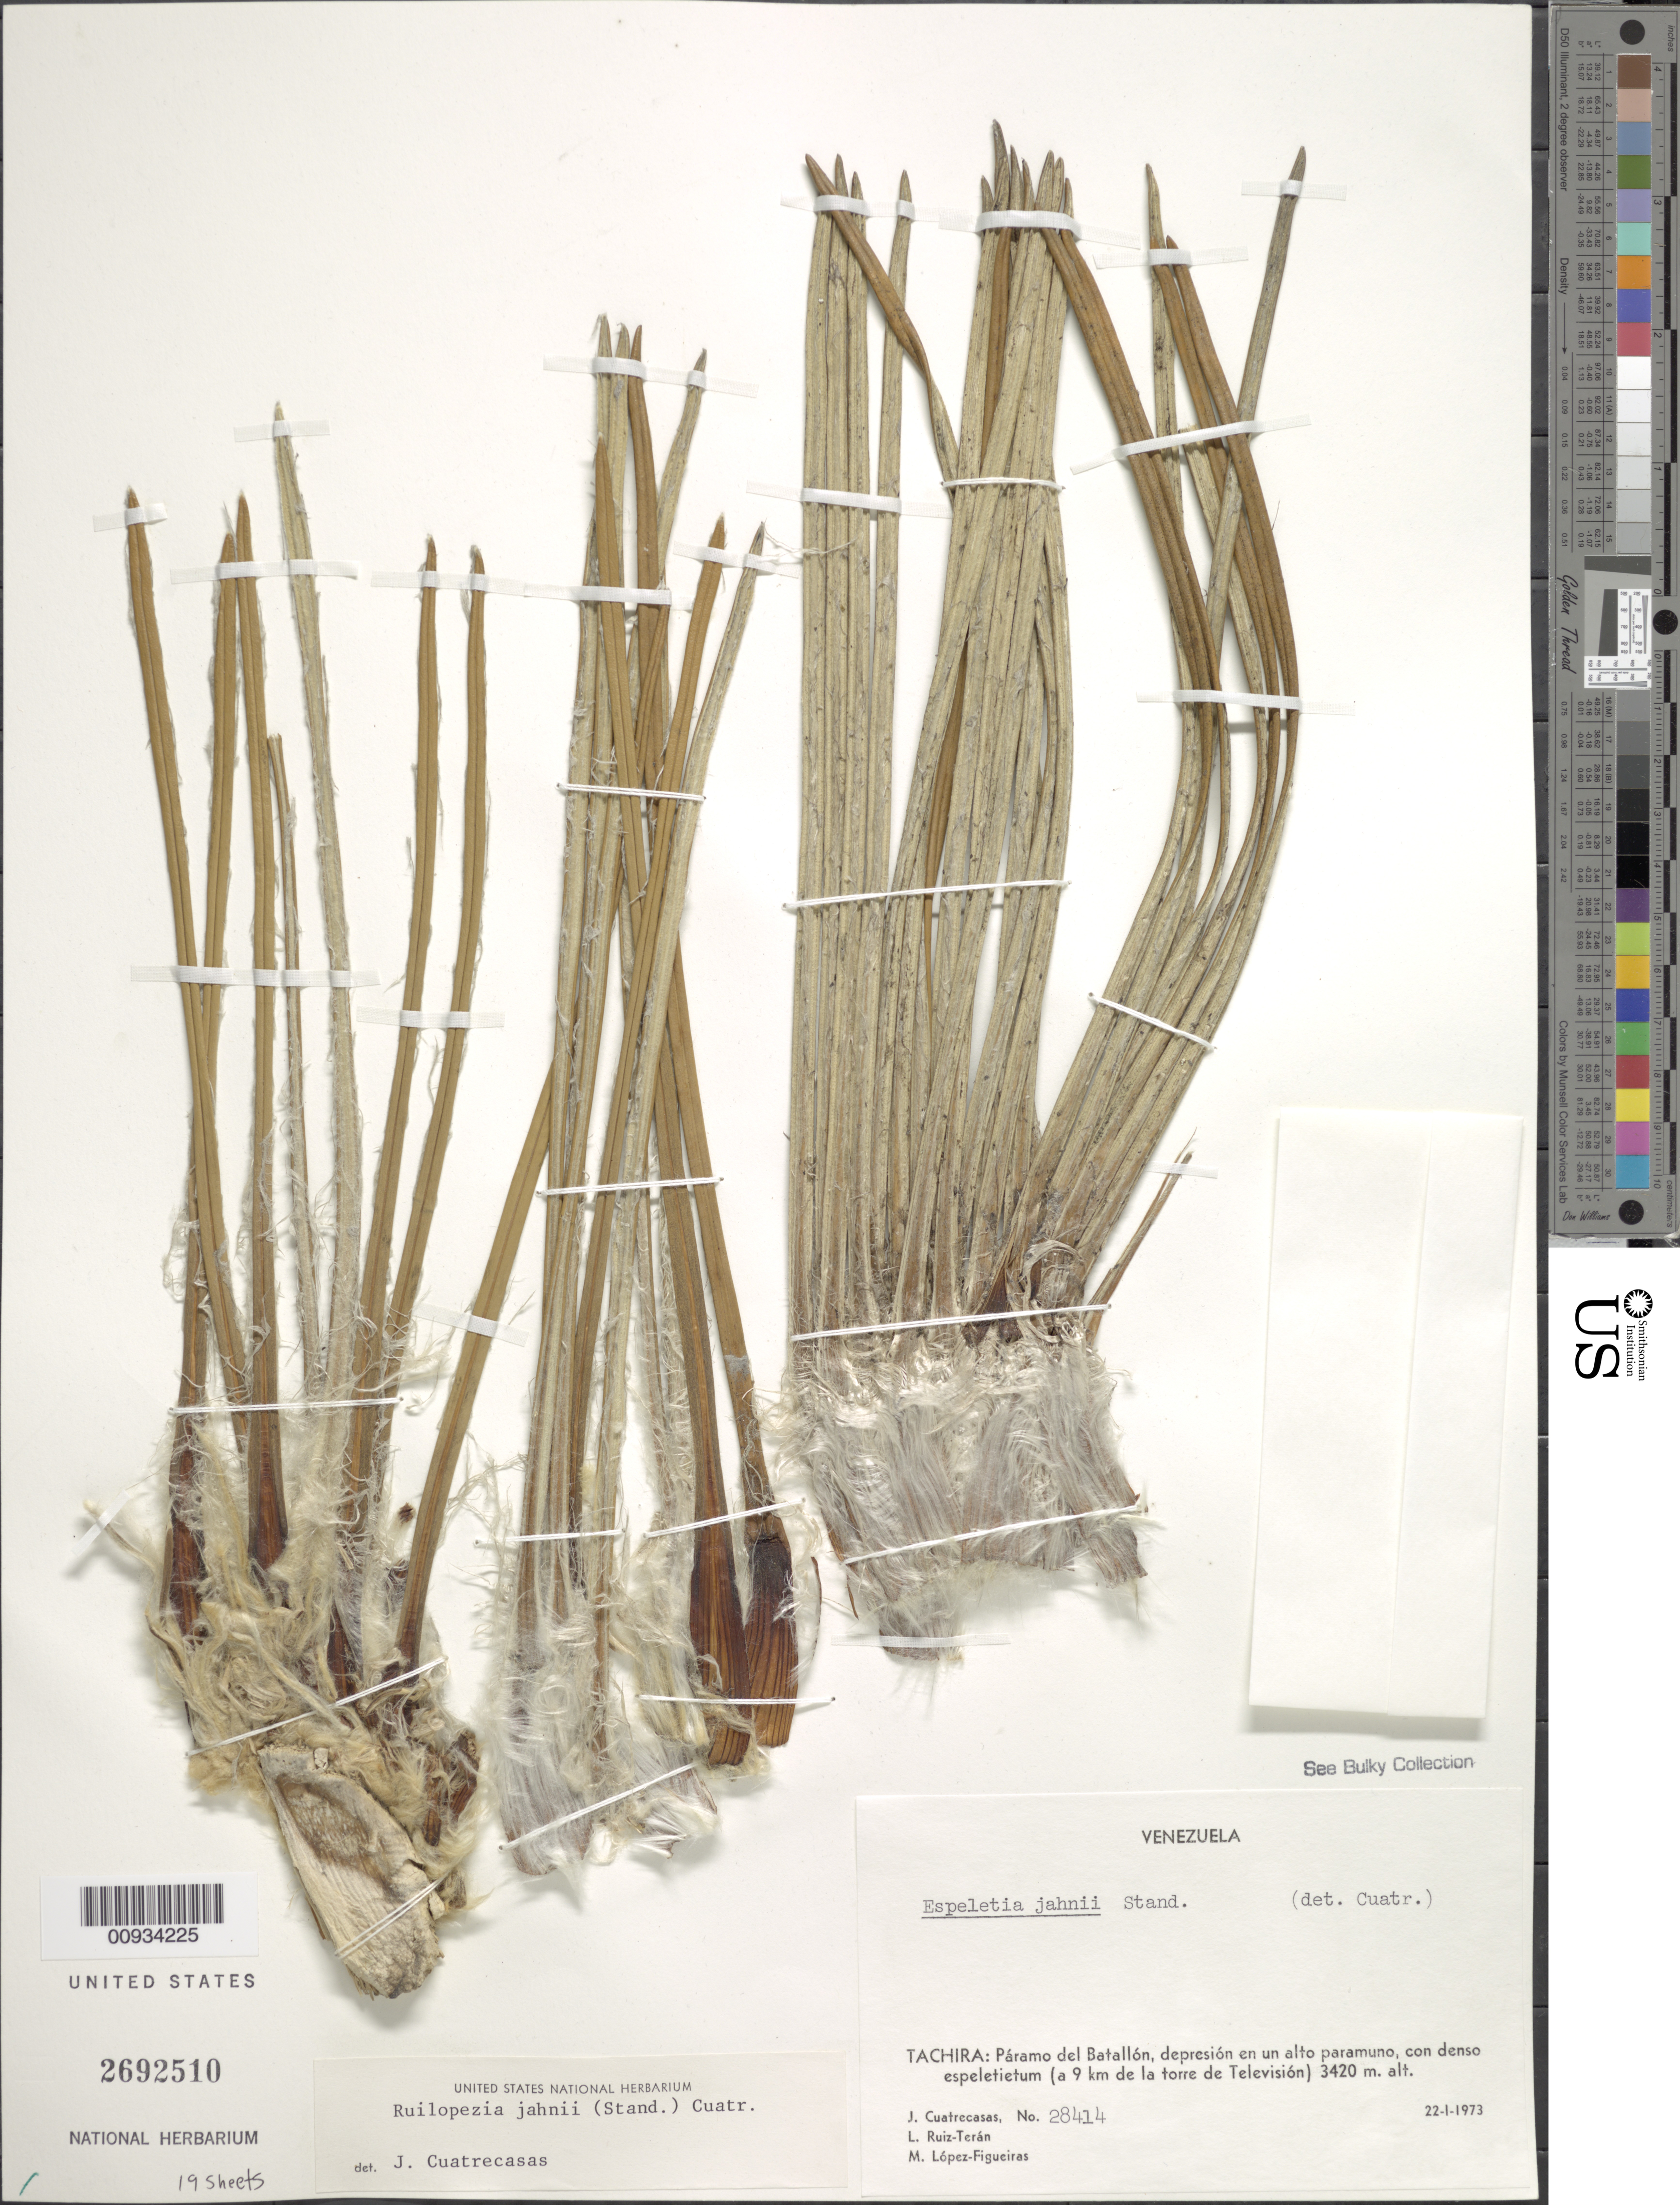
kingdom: Plantae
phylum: Tracheophyta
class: Magnoliopsida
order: Asterales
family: Asteraceae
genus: Ruilopezia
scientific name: Ruilopezia jahnii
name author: (Standl.) Cuatrec.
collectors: J. Cuatrecasas, L. E. Ruíz-Terán & M. López Figueiras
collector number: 28414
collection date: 1973-01-22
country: Venezuela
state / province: Tachira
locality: Paramo del Batallon (a 9 km de la torre de Television)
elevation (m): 3420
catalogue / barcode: US 2692510